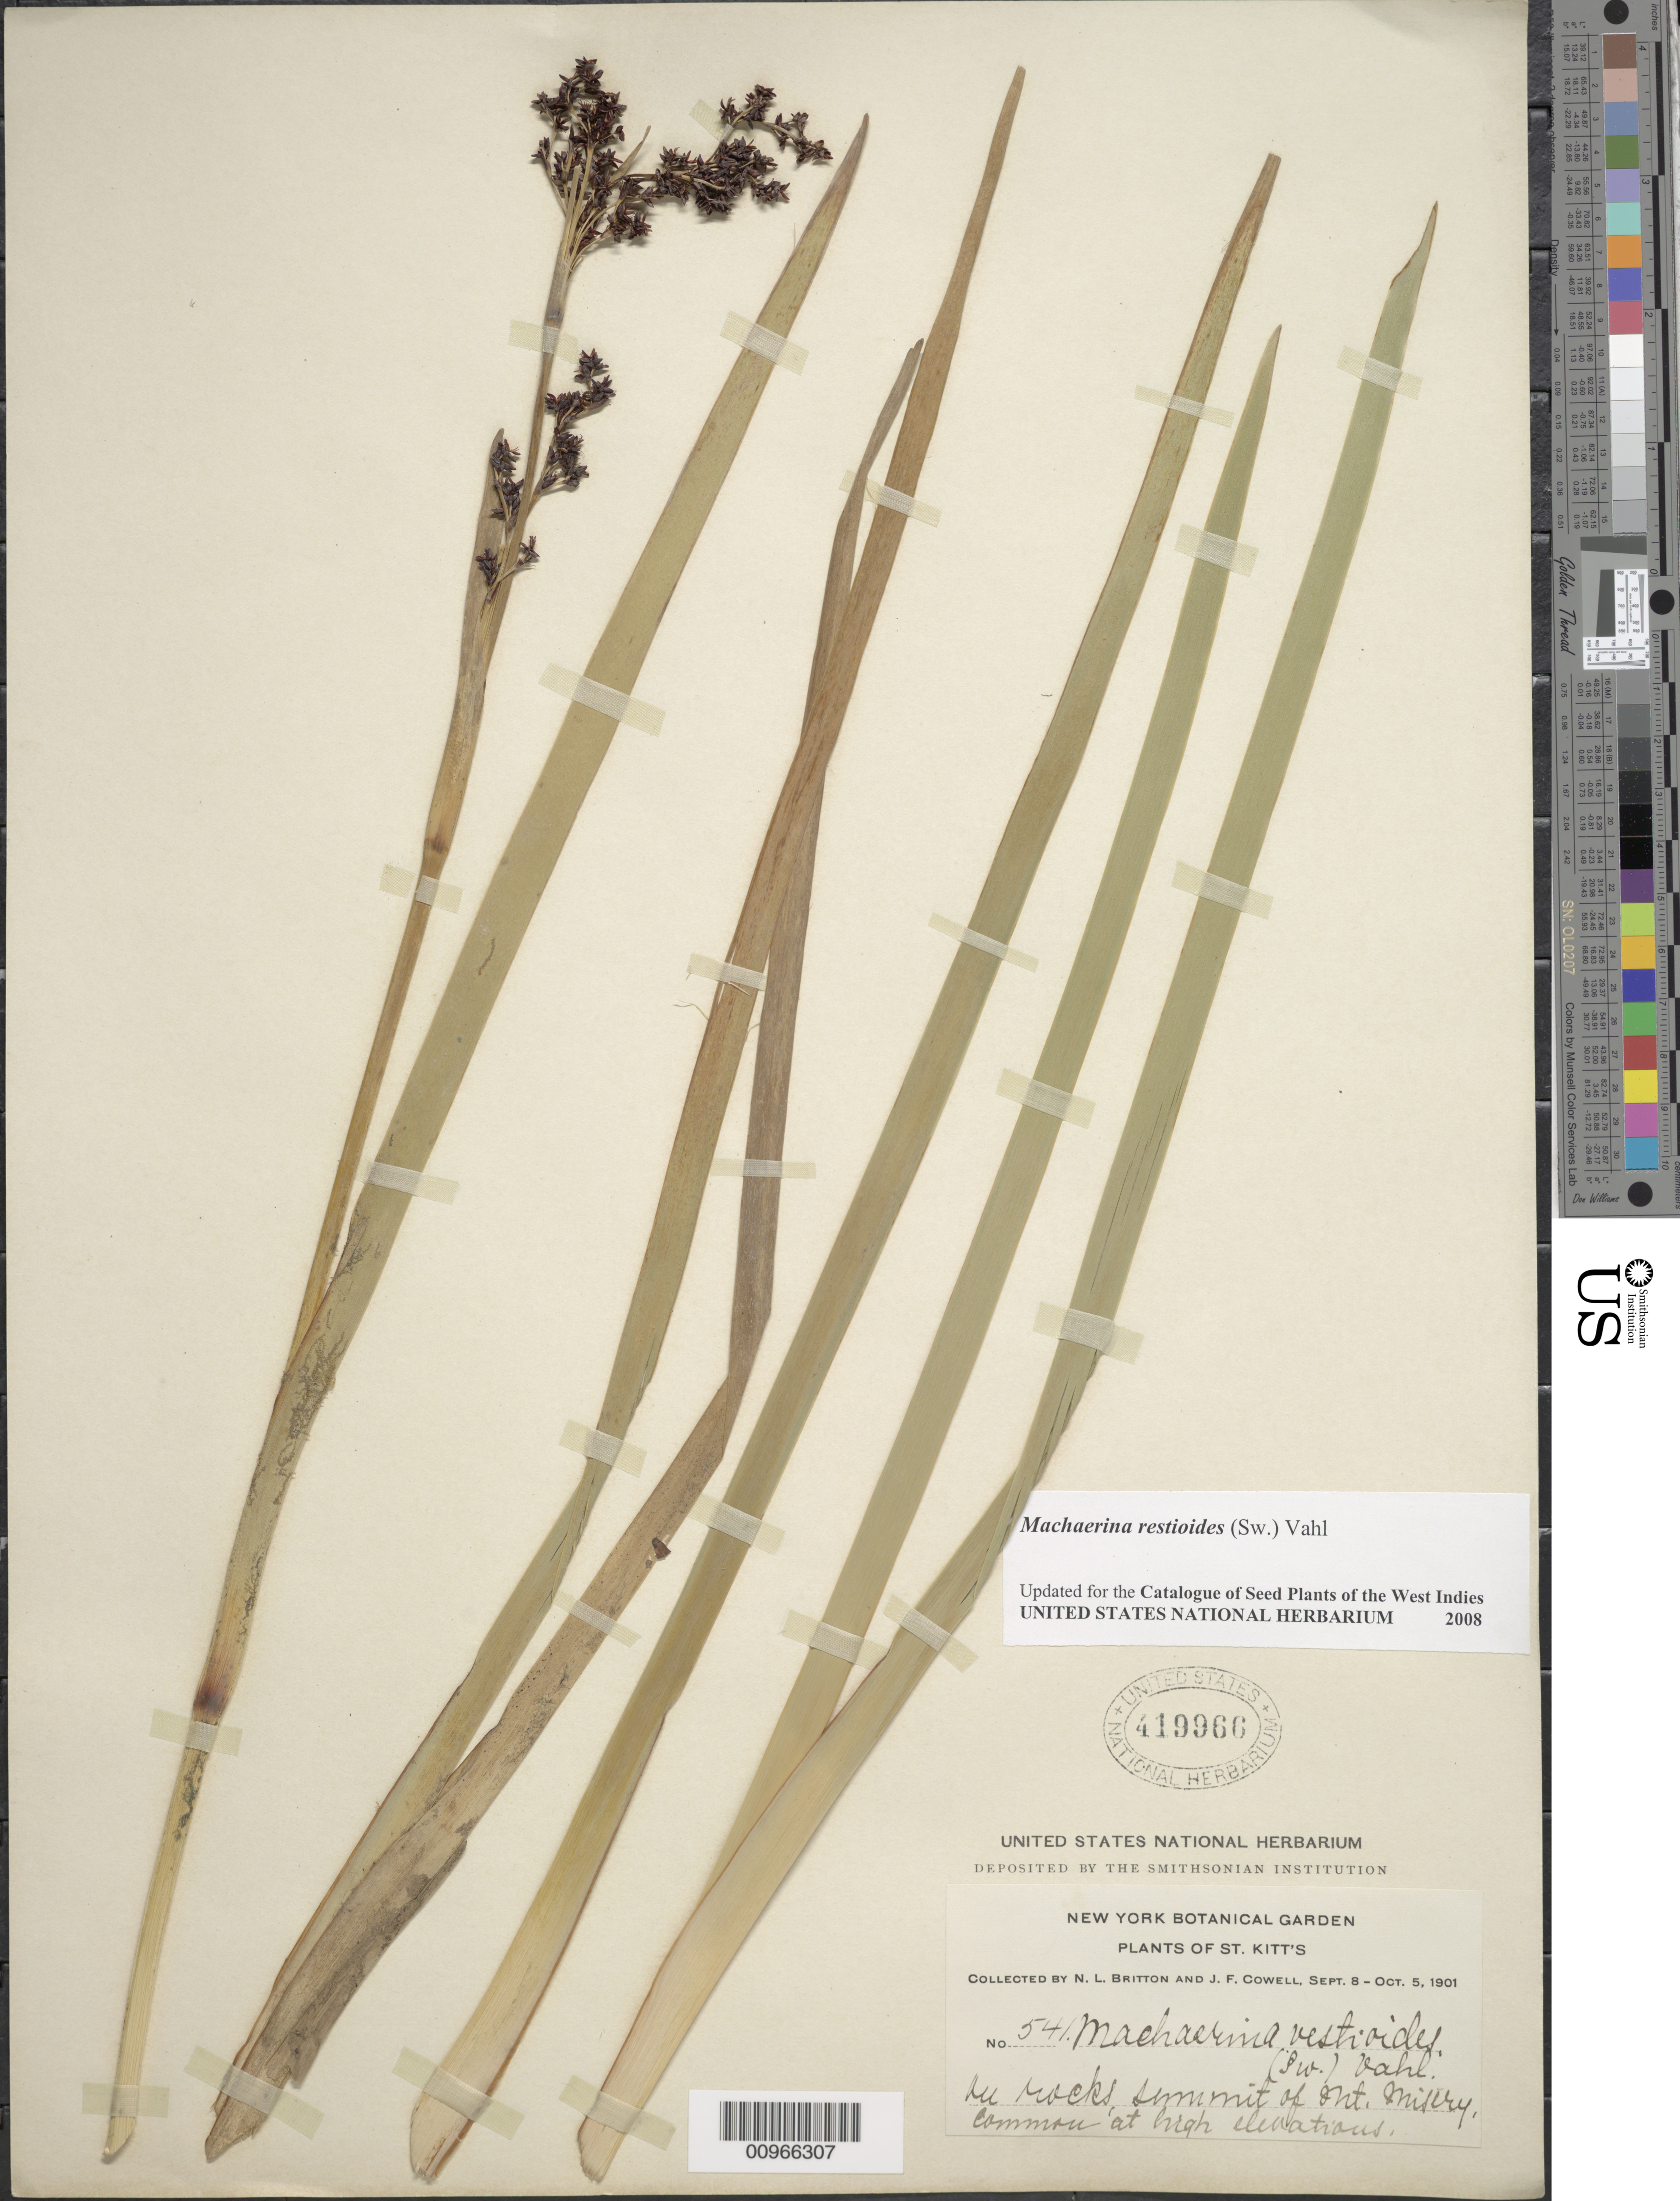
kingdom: Plantae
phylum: Tracheophyta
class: Liliopsida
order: Poales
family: Cyperaceae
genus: Machaerina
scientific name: Machaerina restioides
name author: (Sw.) Vahl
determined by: Strong, M. T., (US), Smithsonian Institution - National Museum of Natural History (UNITED STATES)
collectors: N. Britton & J. F. Cowell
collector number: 541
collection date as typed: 08 Sep 1901 to 05 Oct 1901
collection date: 1901-09-08/1901-10-05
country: St. Christopher-Nevis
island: St. Christopher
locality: Summit of Mt. Misery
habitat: On rocks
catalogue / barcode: US 419966